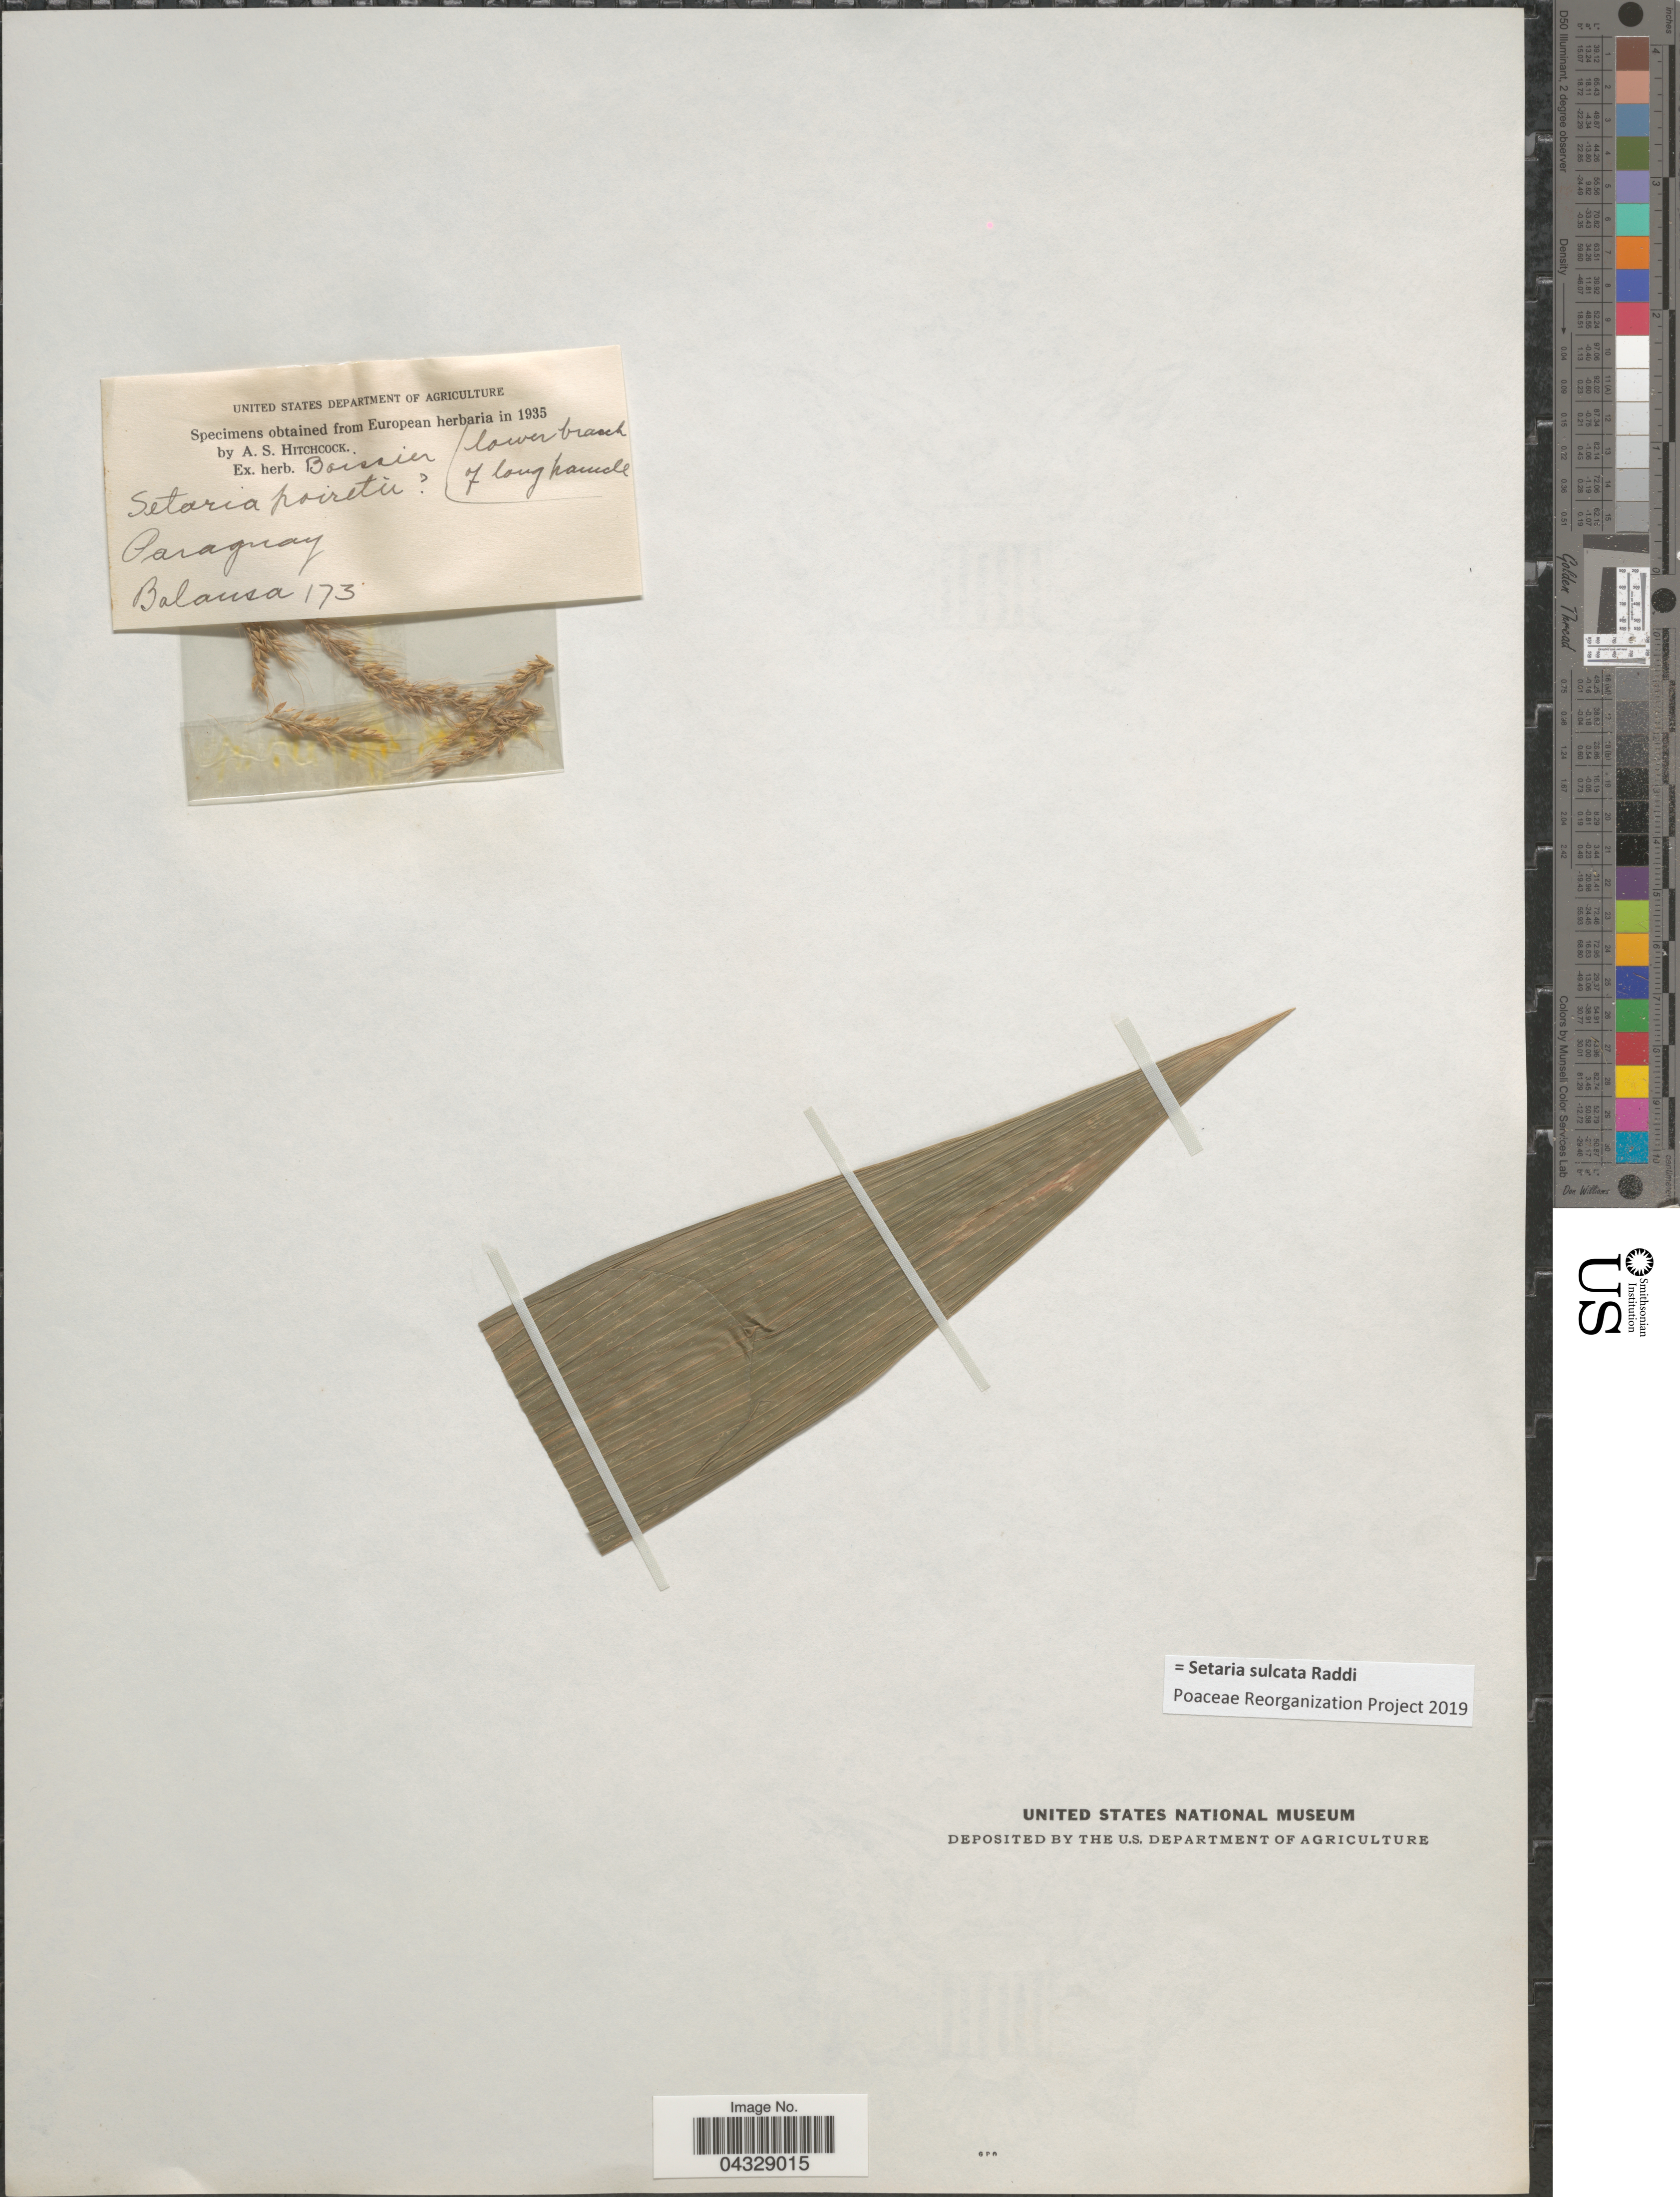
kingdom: Plantae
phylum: Tracheophyta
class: Liliopsida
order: Poales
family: Poaceae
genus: Setaria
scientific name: Setaria sulcata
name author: Raddi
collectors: -. Balansa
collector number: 173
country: Paraguay